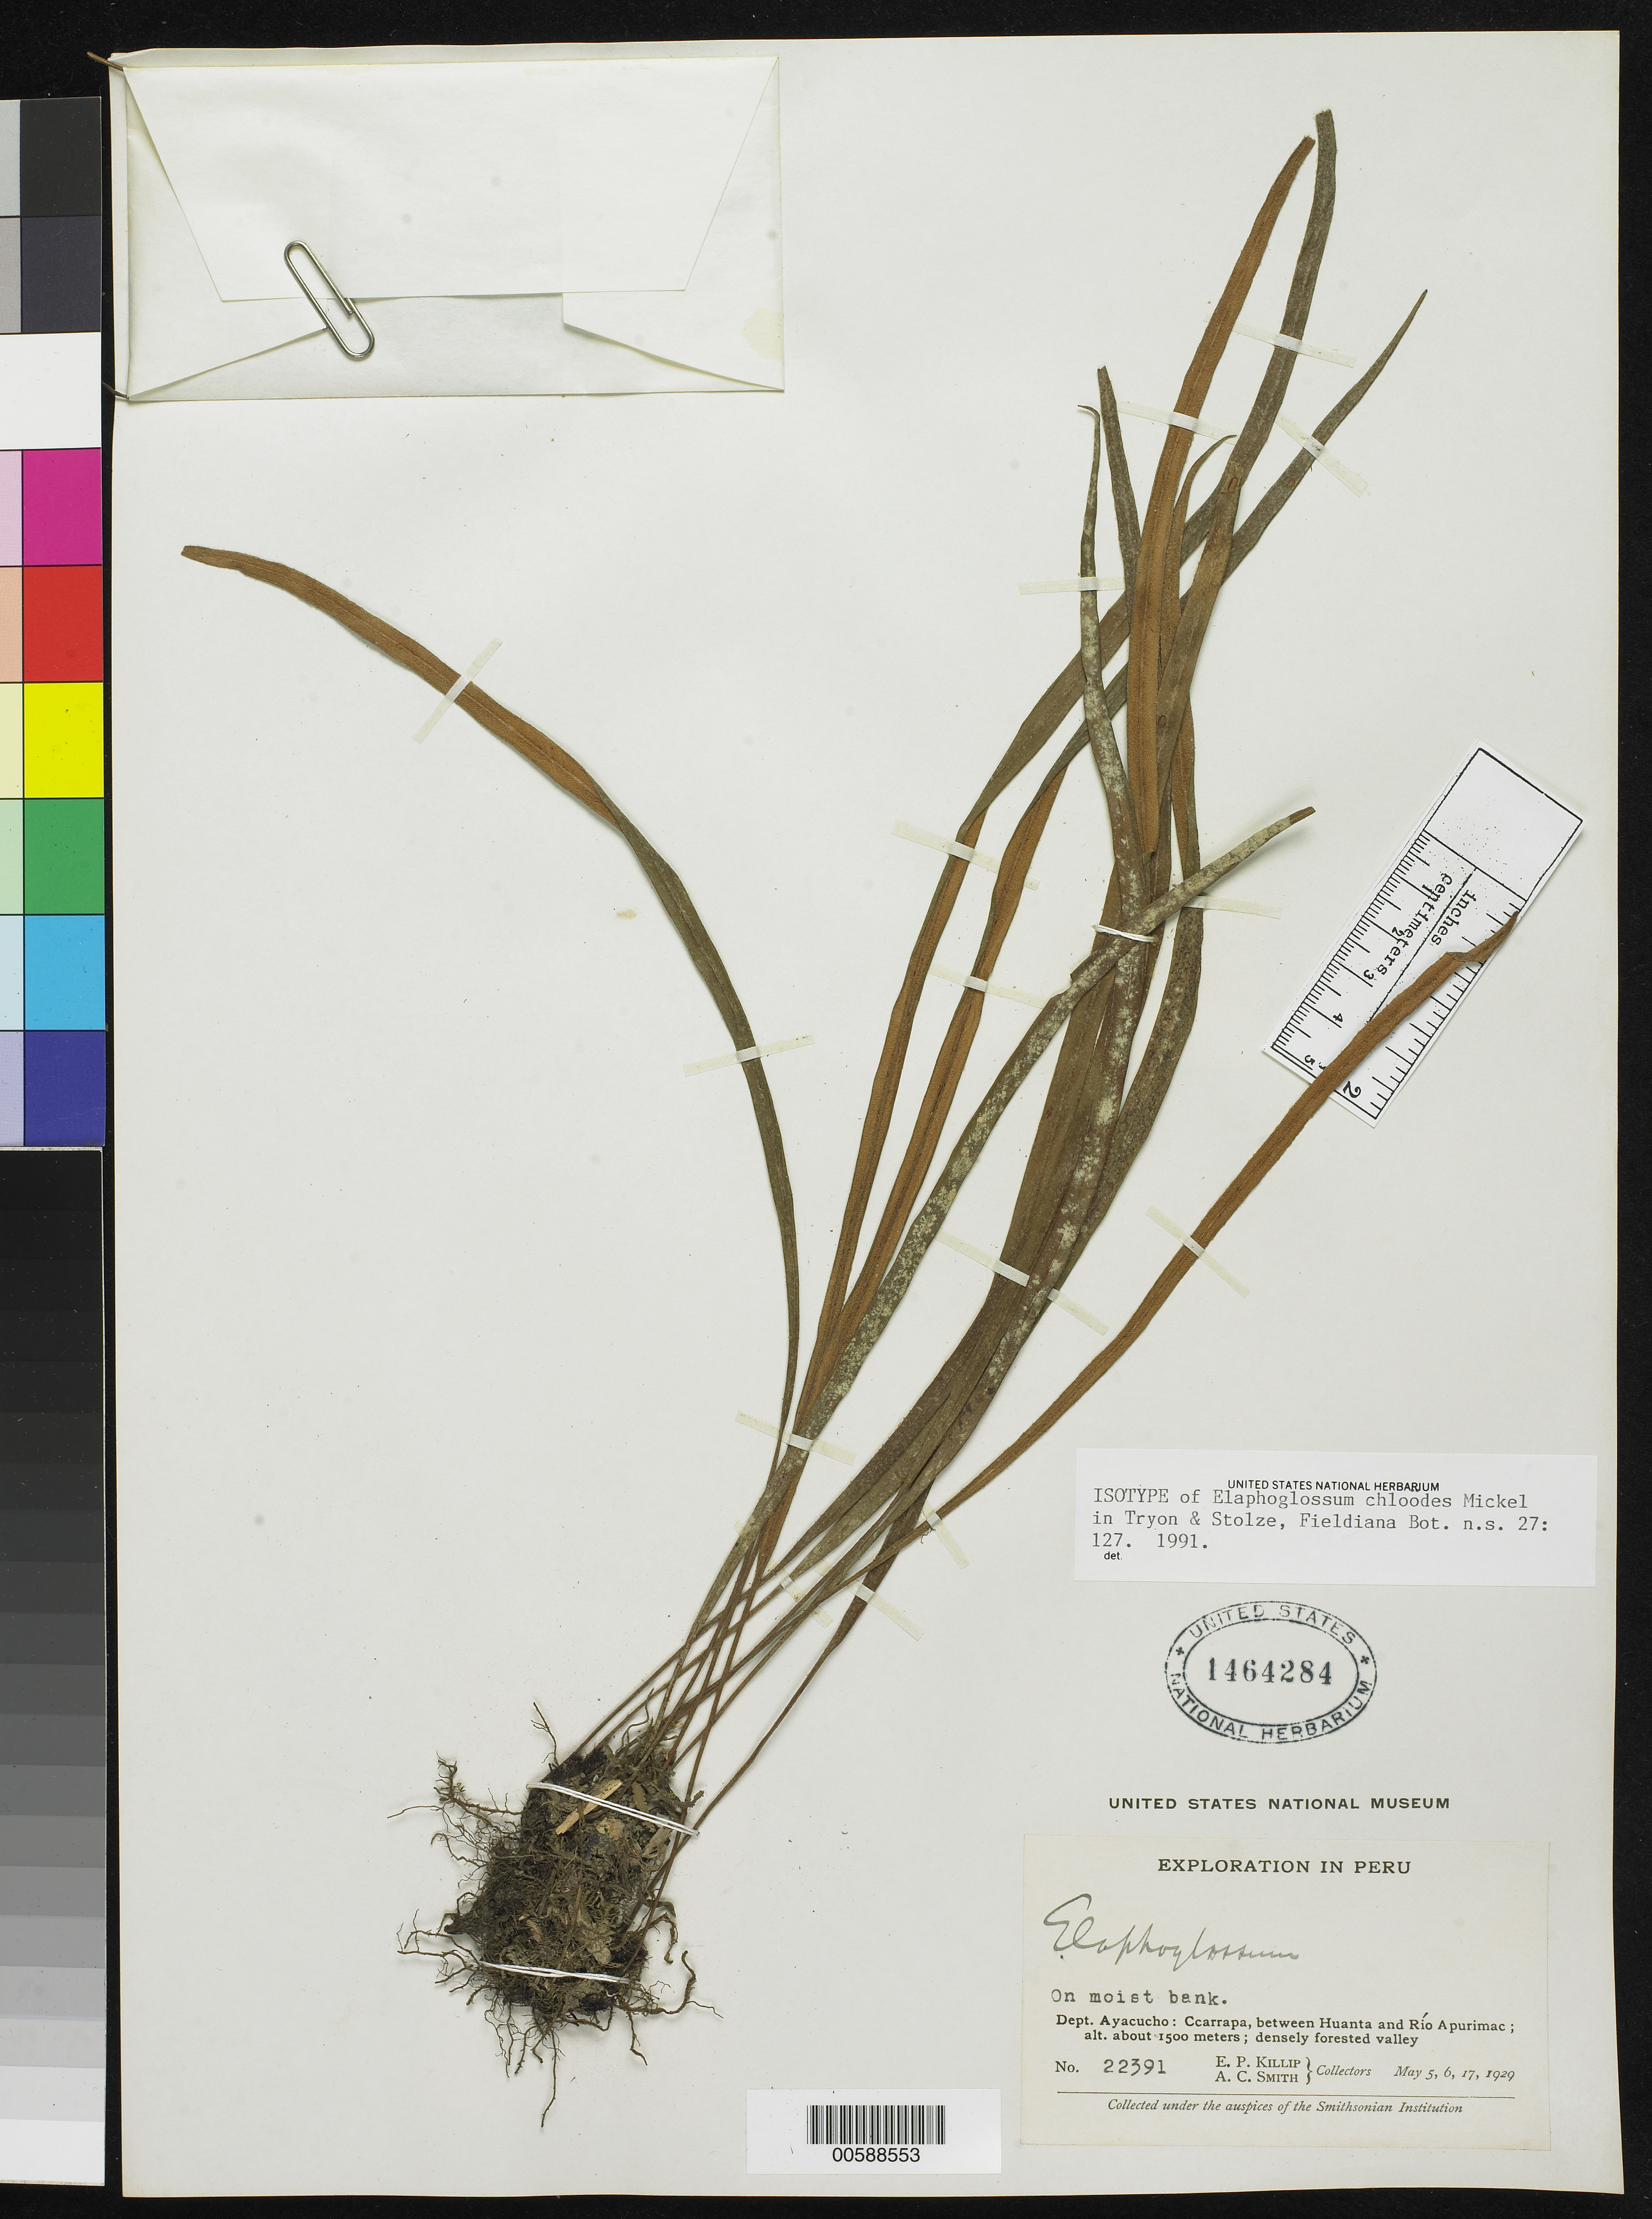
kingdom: Plantae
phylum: Tracheophyta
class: Polypodiopsida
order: Polypodiales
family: Dryopteridaceae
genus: Elaphoglossum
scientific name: Elaphoglossum chloodes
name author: Mickel in A.F. Tryon & Stolze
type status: Isotype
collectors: E. P. Killip & A. C. Smith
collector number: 22391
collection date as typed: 05 May 1929 to 06 May 1929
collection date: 1929-05-05/1929-05-06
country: Peru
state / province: Ayacucho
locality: Ccarrapa, between Huanta and Río Apurímac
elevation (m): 1500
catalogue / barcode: US 1464284